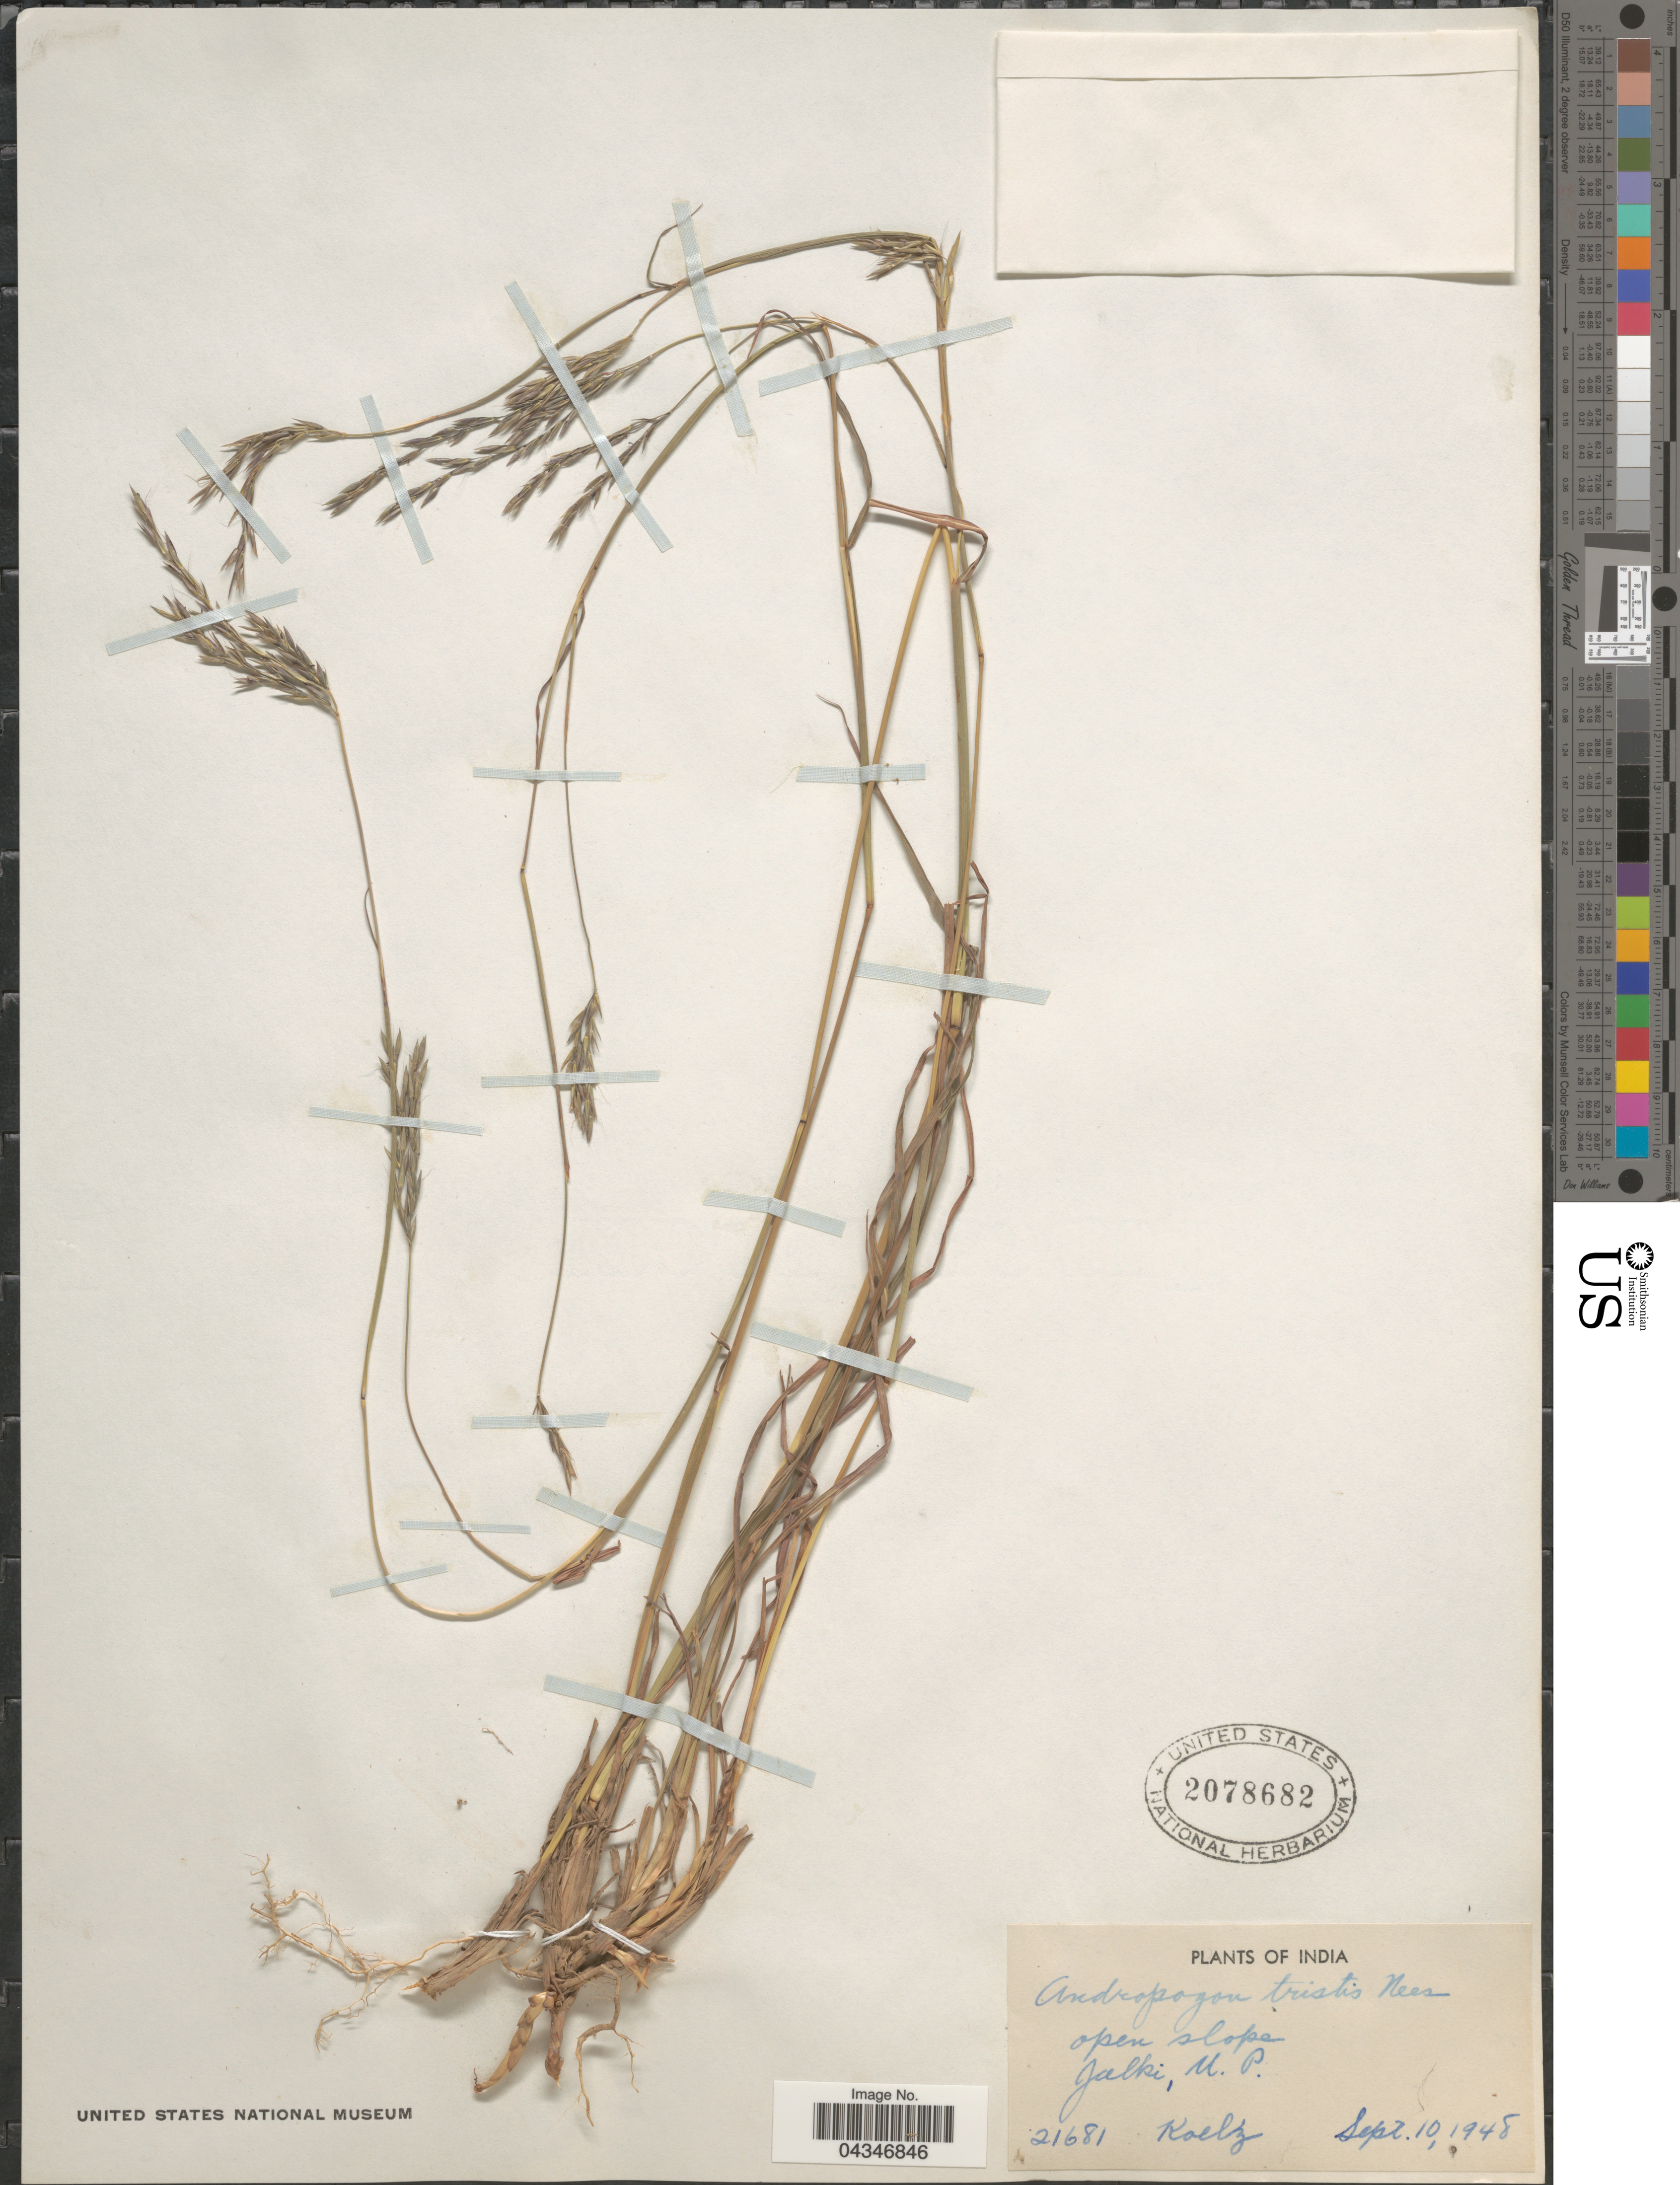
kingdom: Plantae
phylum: Tracheophyta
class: Liliopsida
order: Poales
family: Poaceae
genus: Andropogon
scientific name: Andropogon munroi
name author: C.B. Clarke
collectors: Koelz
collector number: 21681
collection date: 1948-09-10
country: India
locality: Open slope. Jalki, U. P.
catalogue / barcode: US 2078682